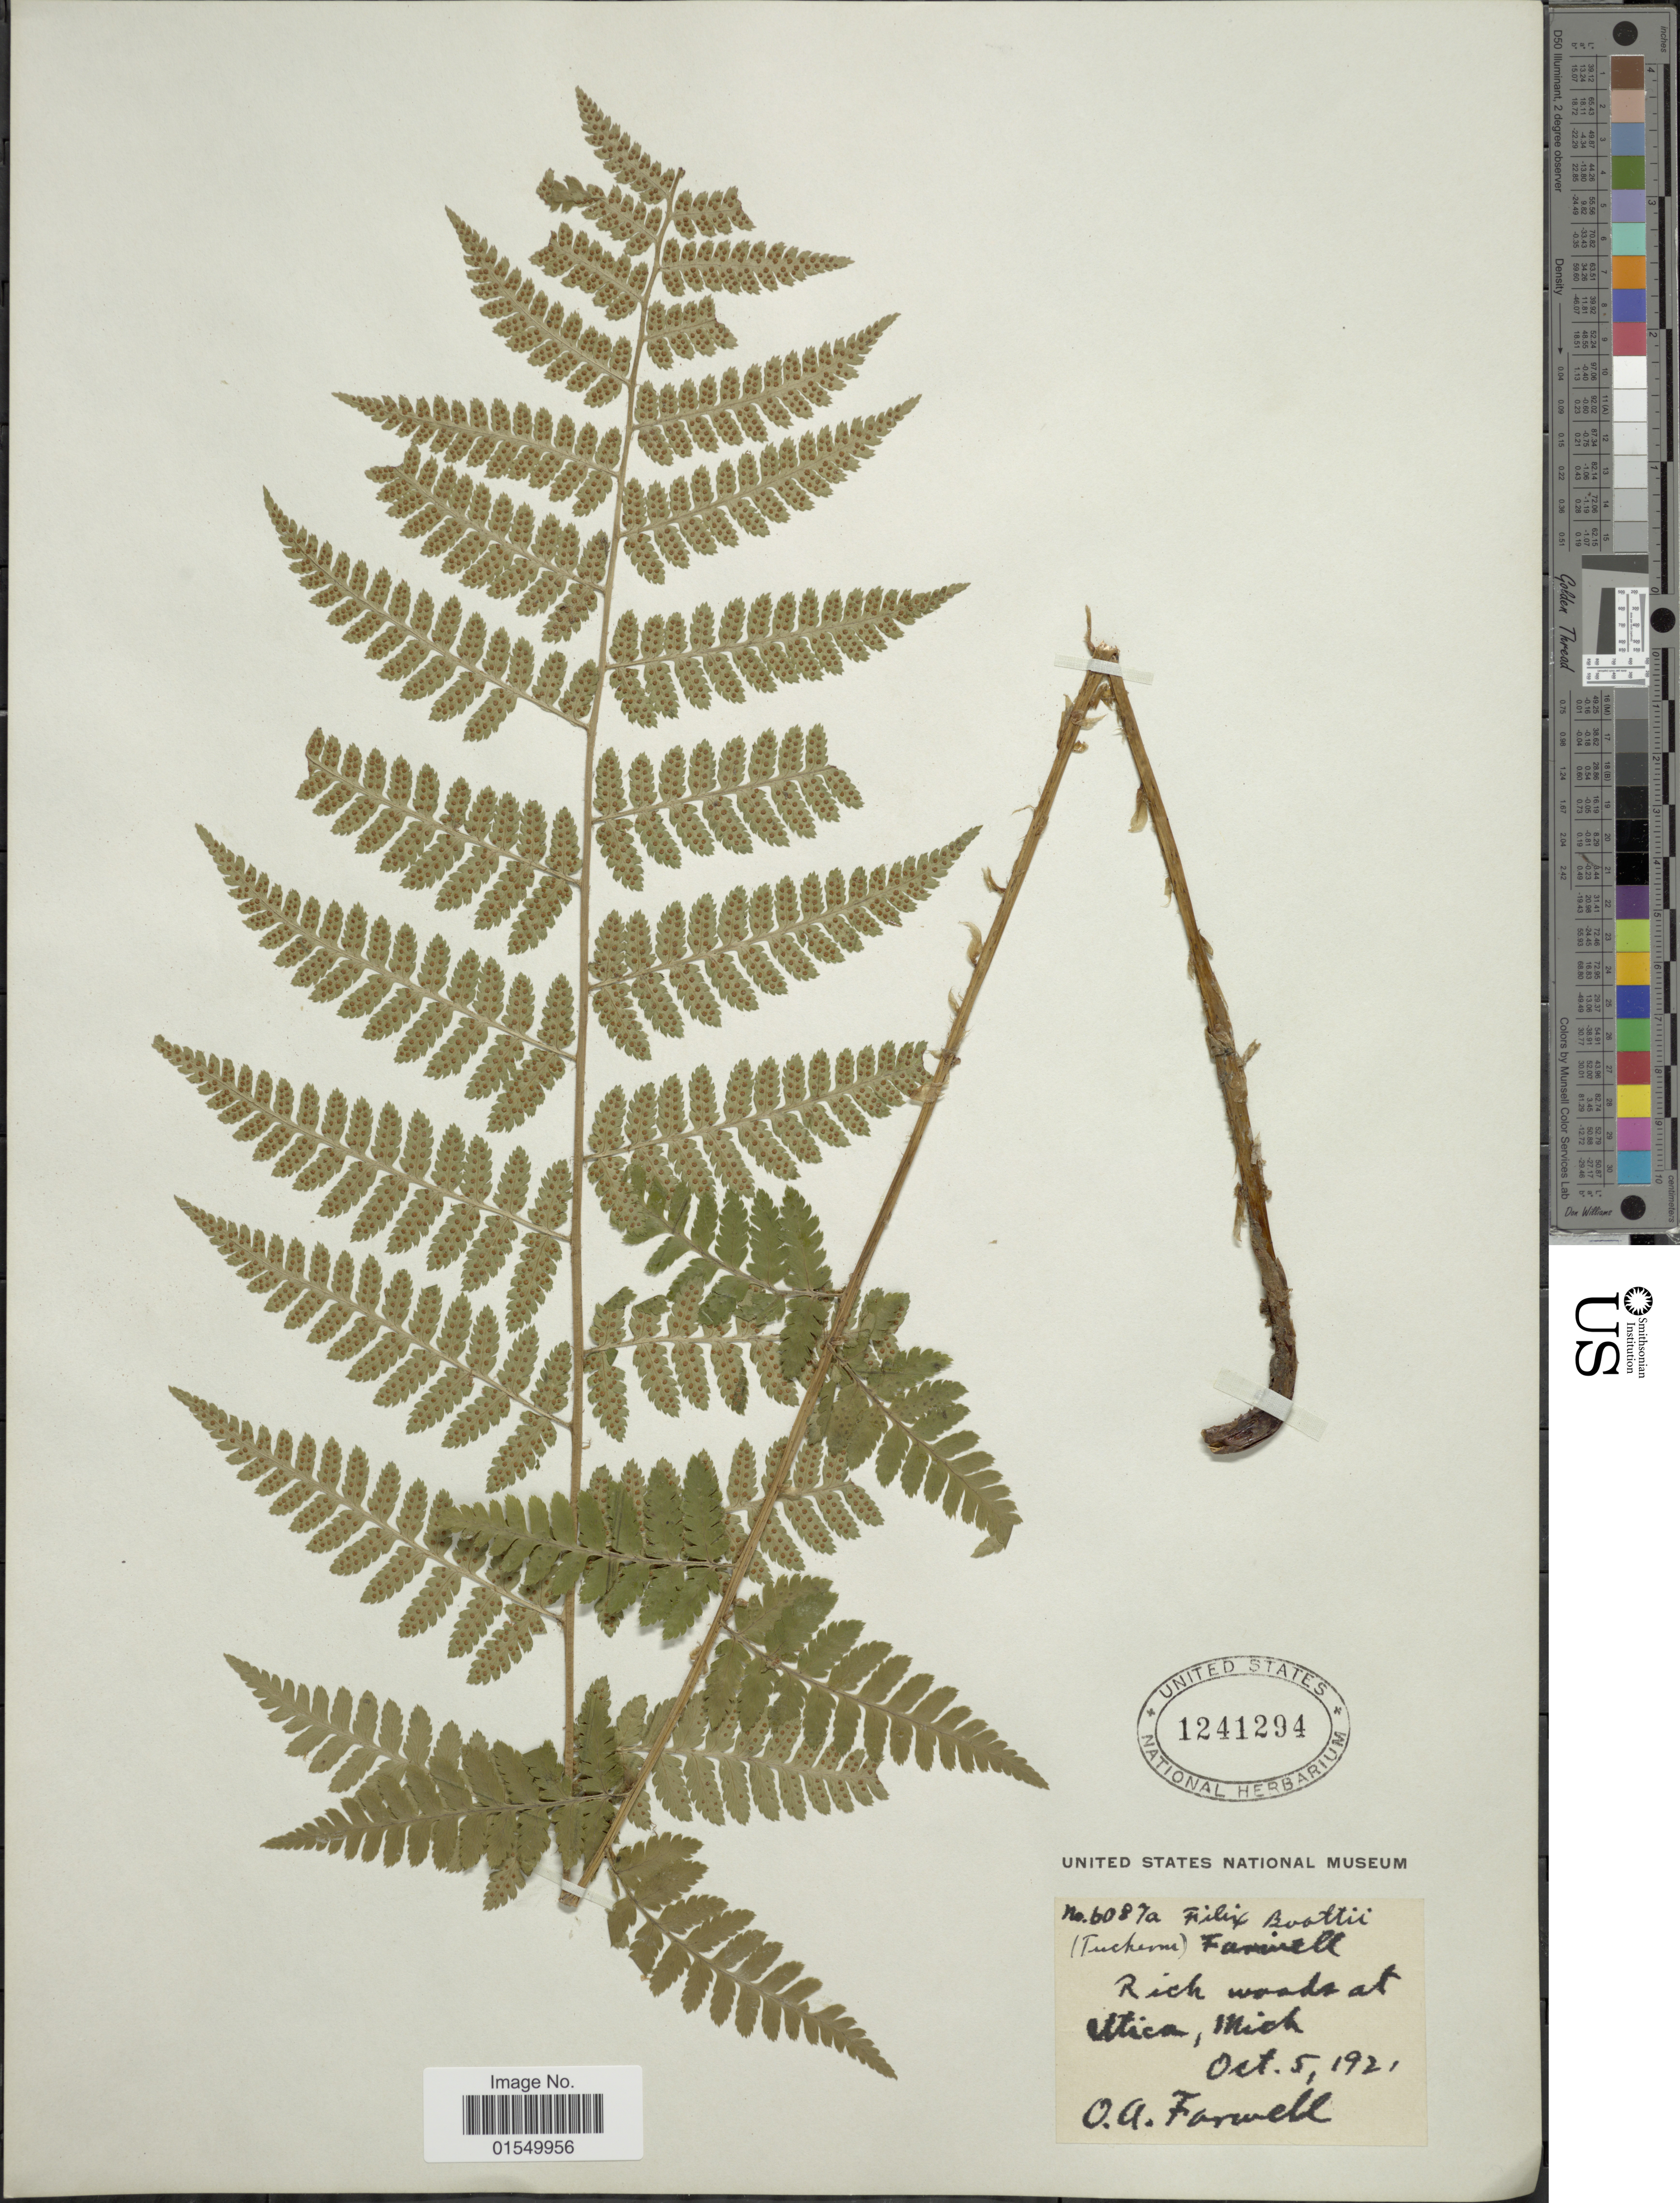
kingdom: Plantae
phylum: Tracheophyta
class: Polypodiopsida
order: Polypodiales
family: Dryopteridaceae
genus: Dryopteris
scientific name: Dryopteris x boottii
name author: Underw.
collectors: O. Farwell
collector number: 6087a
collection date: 1921-10-05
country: United States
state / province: Michigan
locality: Rich woods at Utica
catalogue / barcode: US 1241294